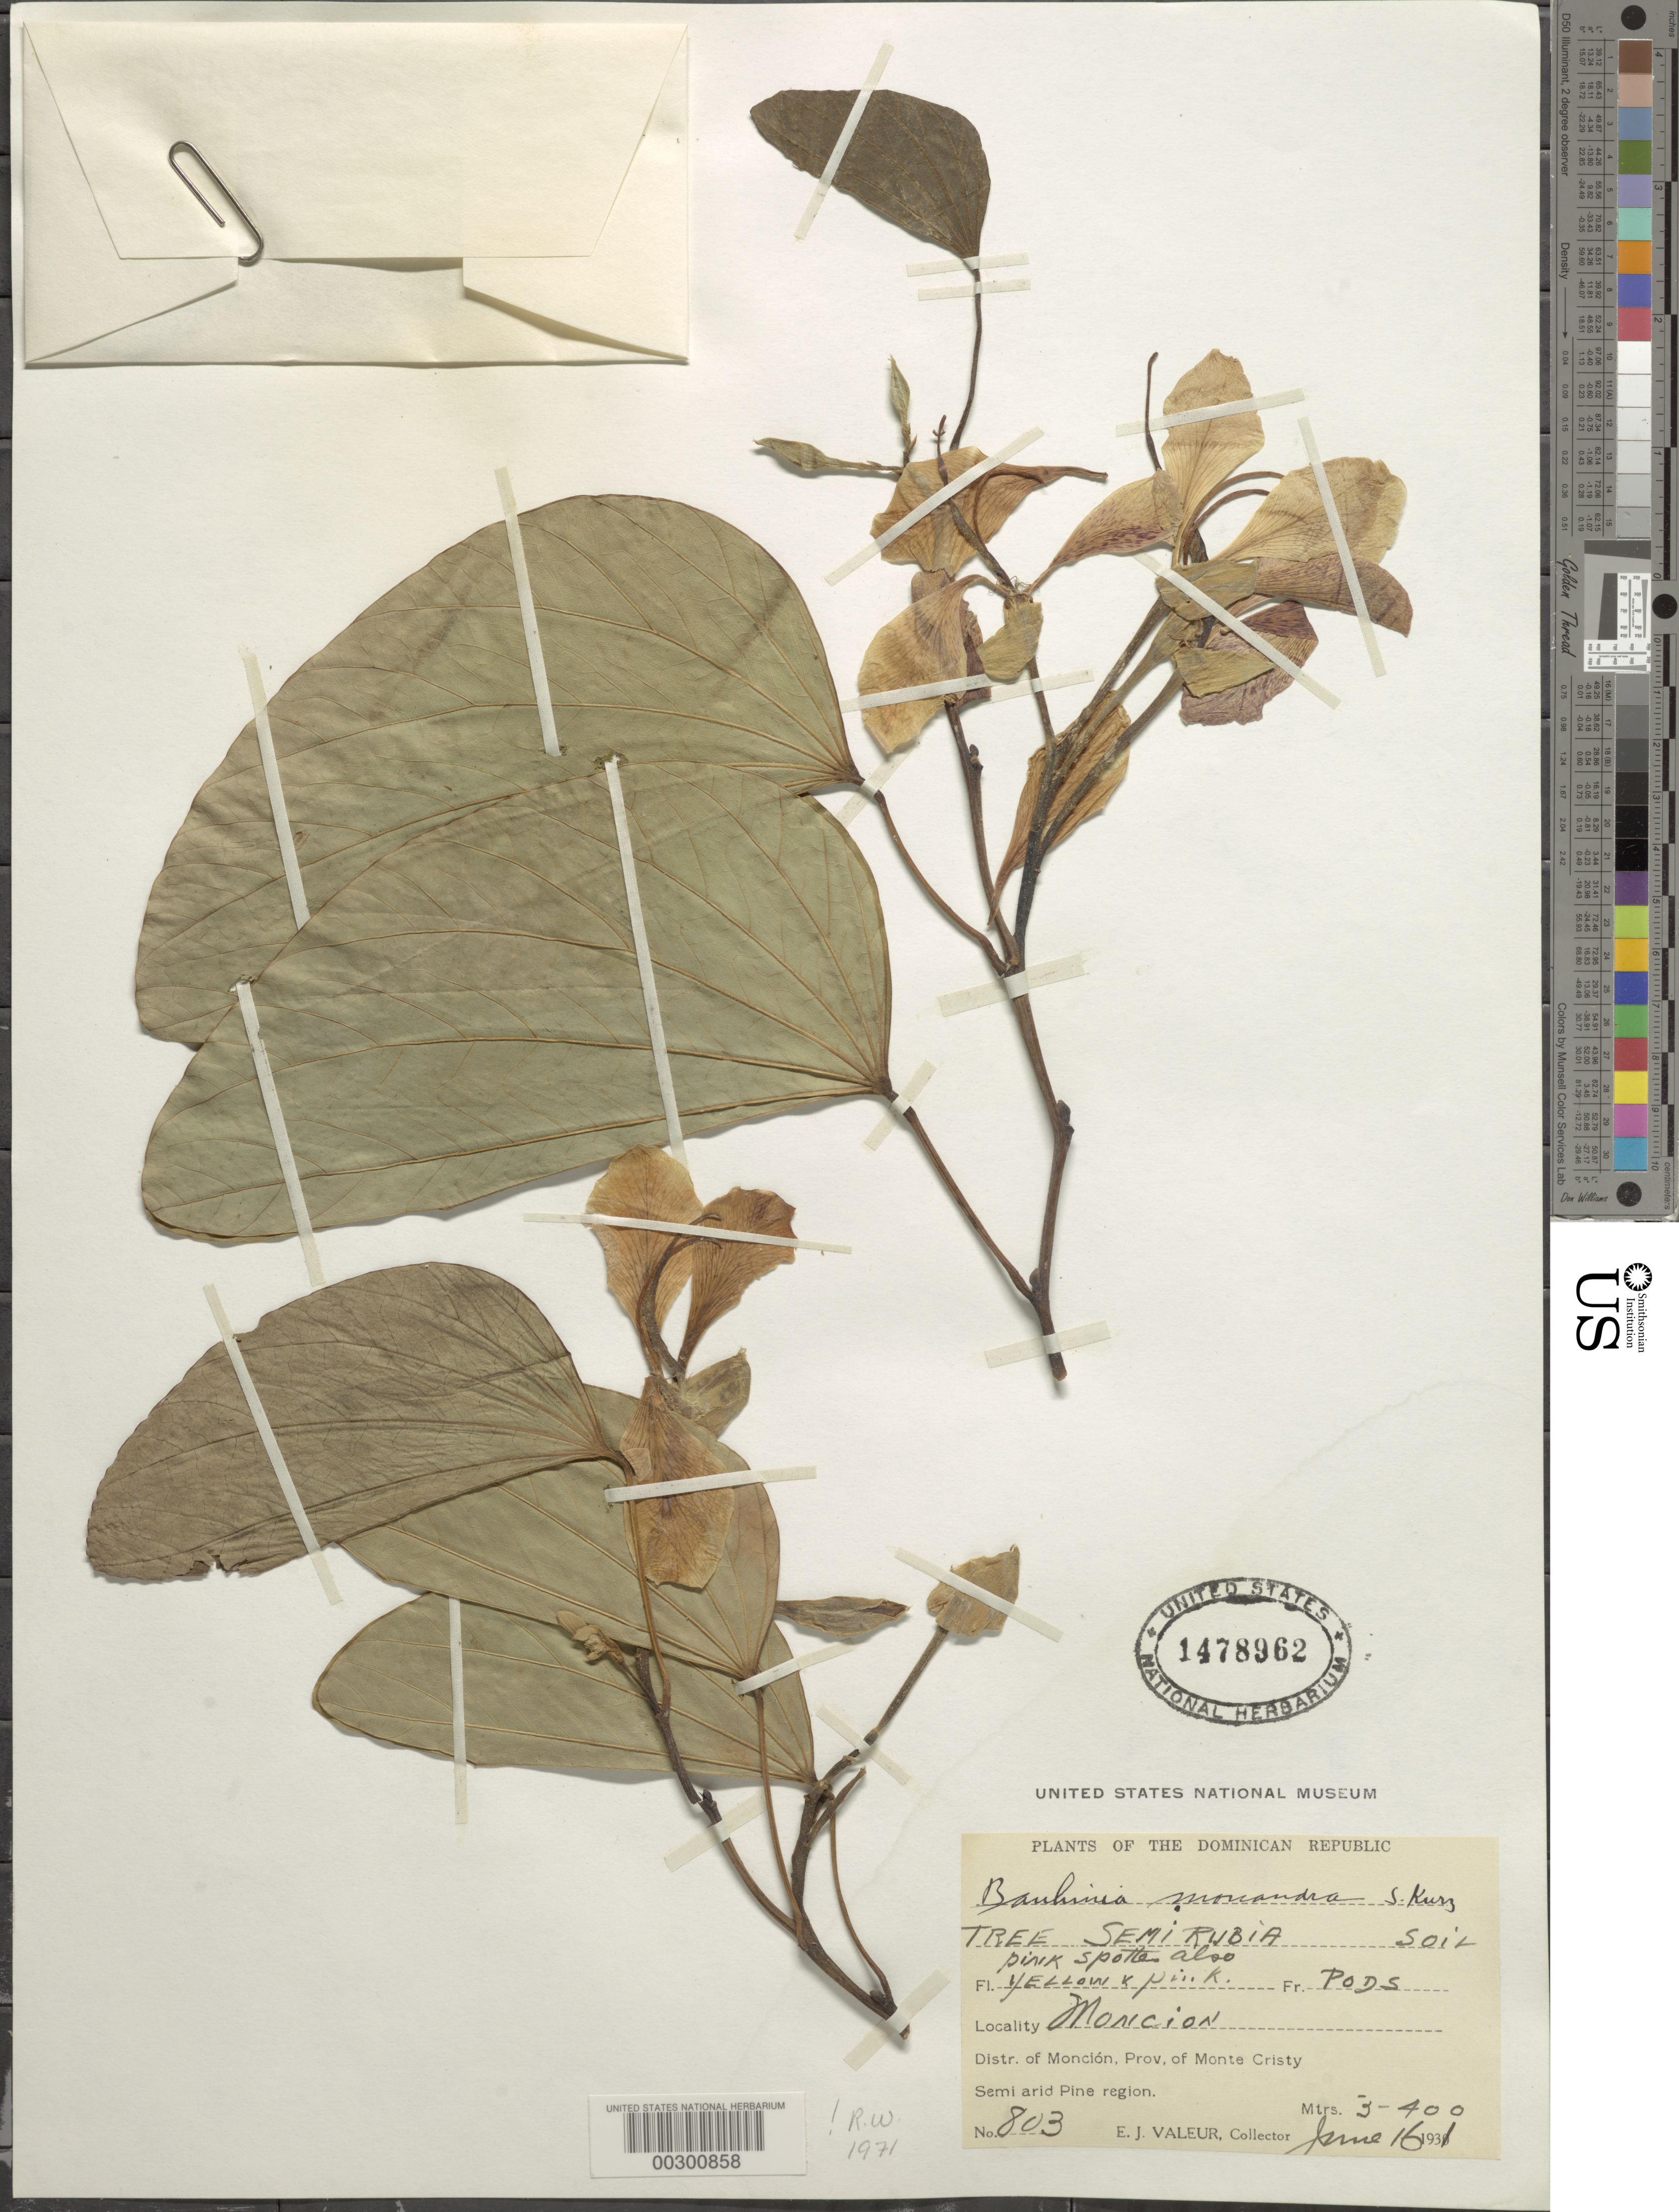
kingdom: Plantae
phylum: Tracheophyta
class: Magnoliopsida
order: Fabales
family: Fabaceae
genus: Bauhinia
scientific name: Bauhinia monandra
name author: Kurz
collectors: E. Valeur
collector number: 803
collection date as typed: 16 Jun 1931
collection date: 1931-06-16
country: Dominican Republic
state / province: Santiago Rodríguez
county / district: Monción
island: Hispaniola Island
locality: Moncion, moncion dist. [province originally recorded as monte cristi.]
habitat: Semi arid pine region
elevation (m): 300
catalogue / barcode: US 1478962